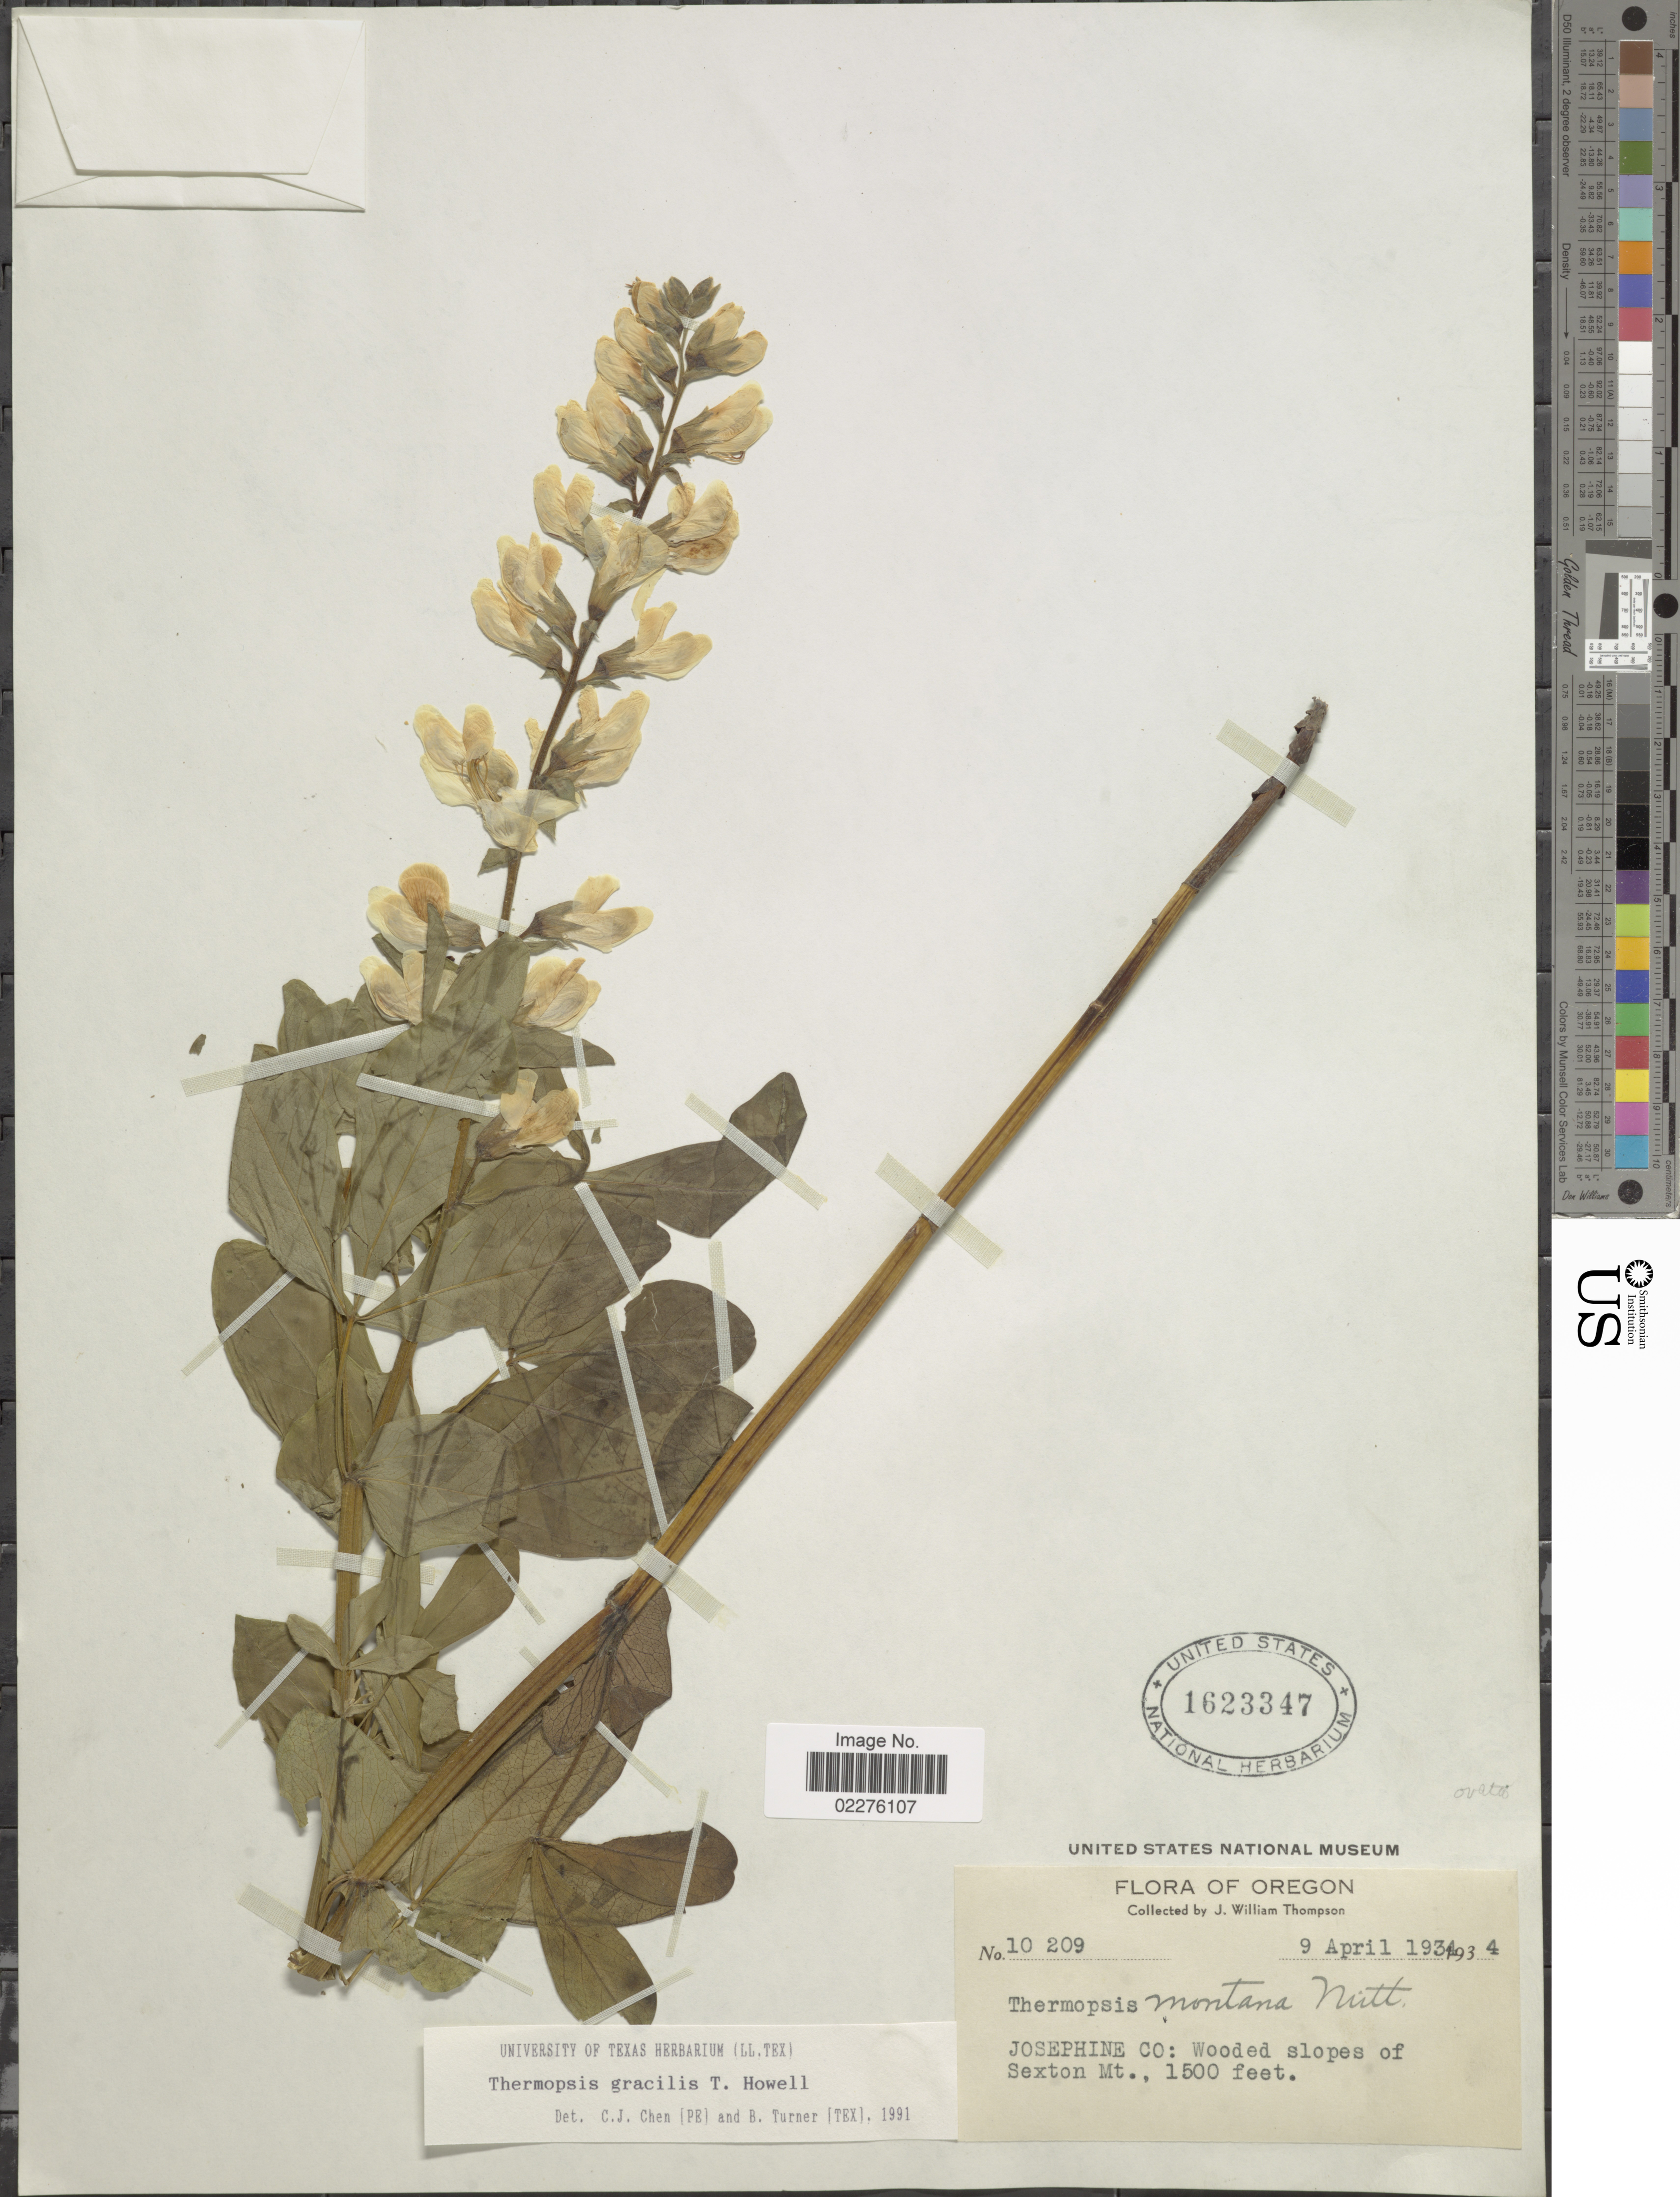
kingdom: Plantae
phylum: Tracheophyta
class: Magnoliopsida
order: Fabales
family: Fabaceae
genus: Thermopsis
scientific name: Thermopsis gracilis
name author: Howell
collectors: J. W. Thompson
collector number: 10209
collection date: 1934-04-09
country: United States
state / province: Oregon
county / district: Josephine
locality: Josephine Co: Wooded slopes of Sexton Mt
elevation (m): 457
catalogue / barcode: US 1623347